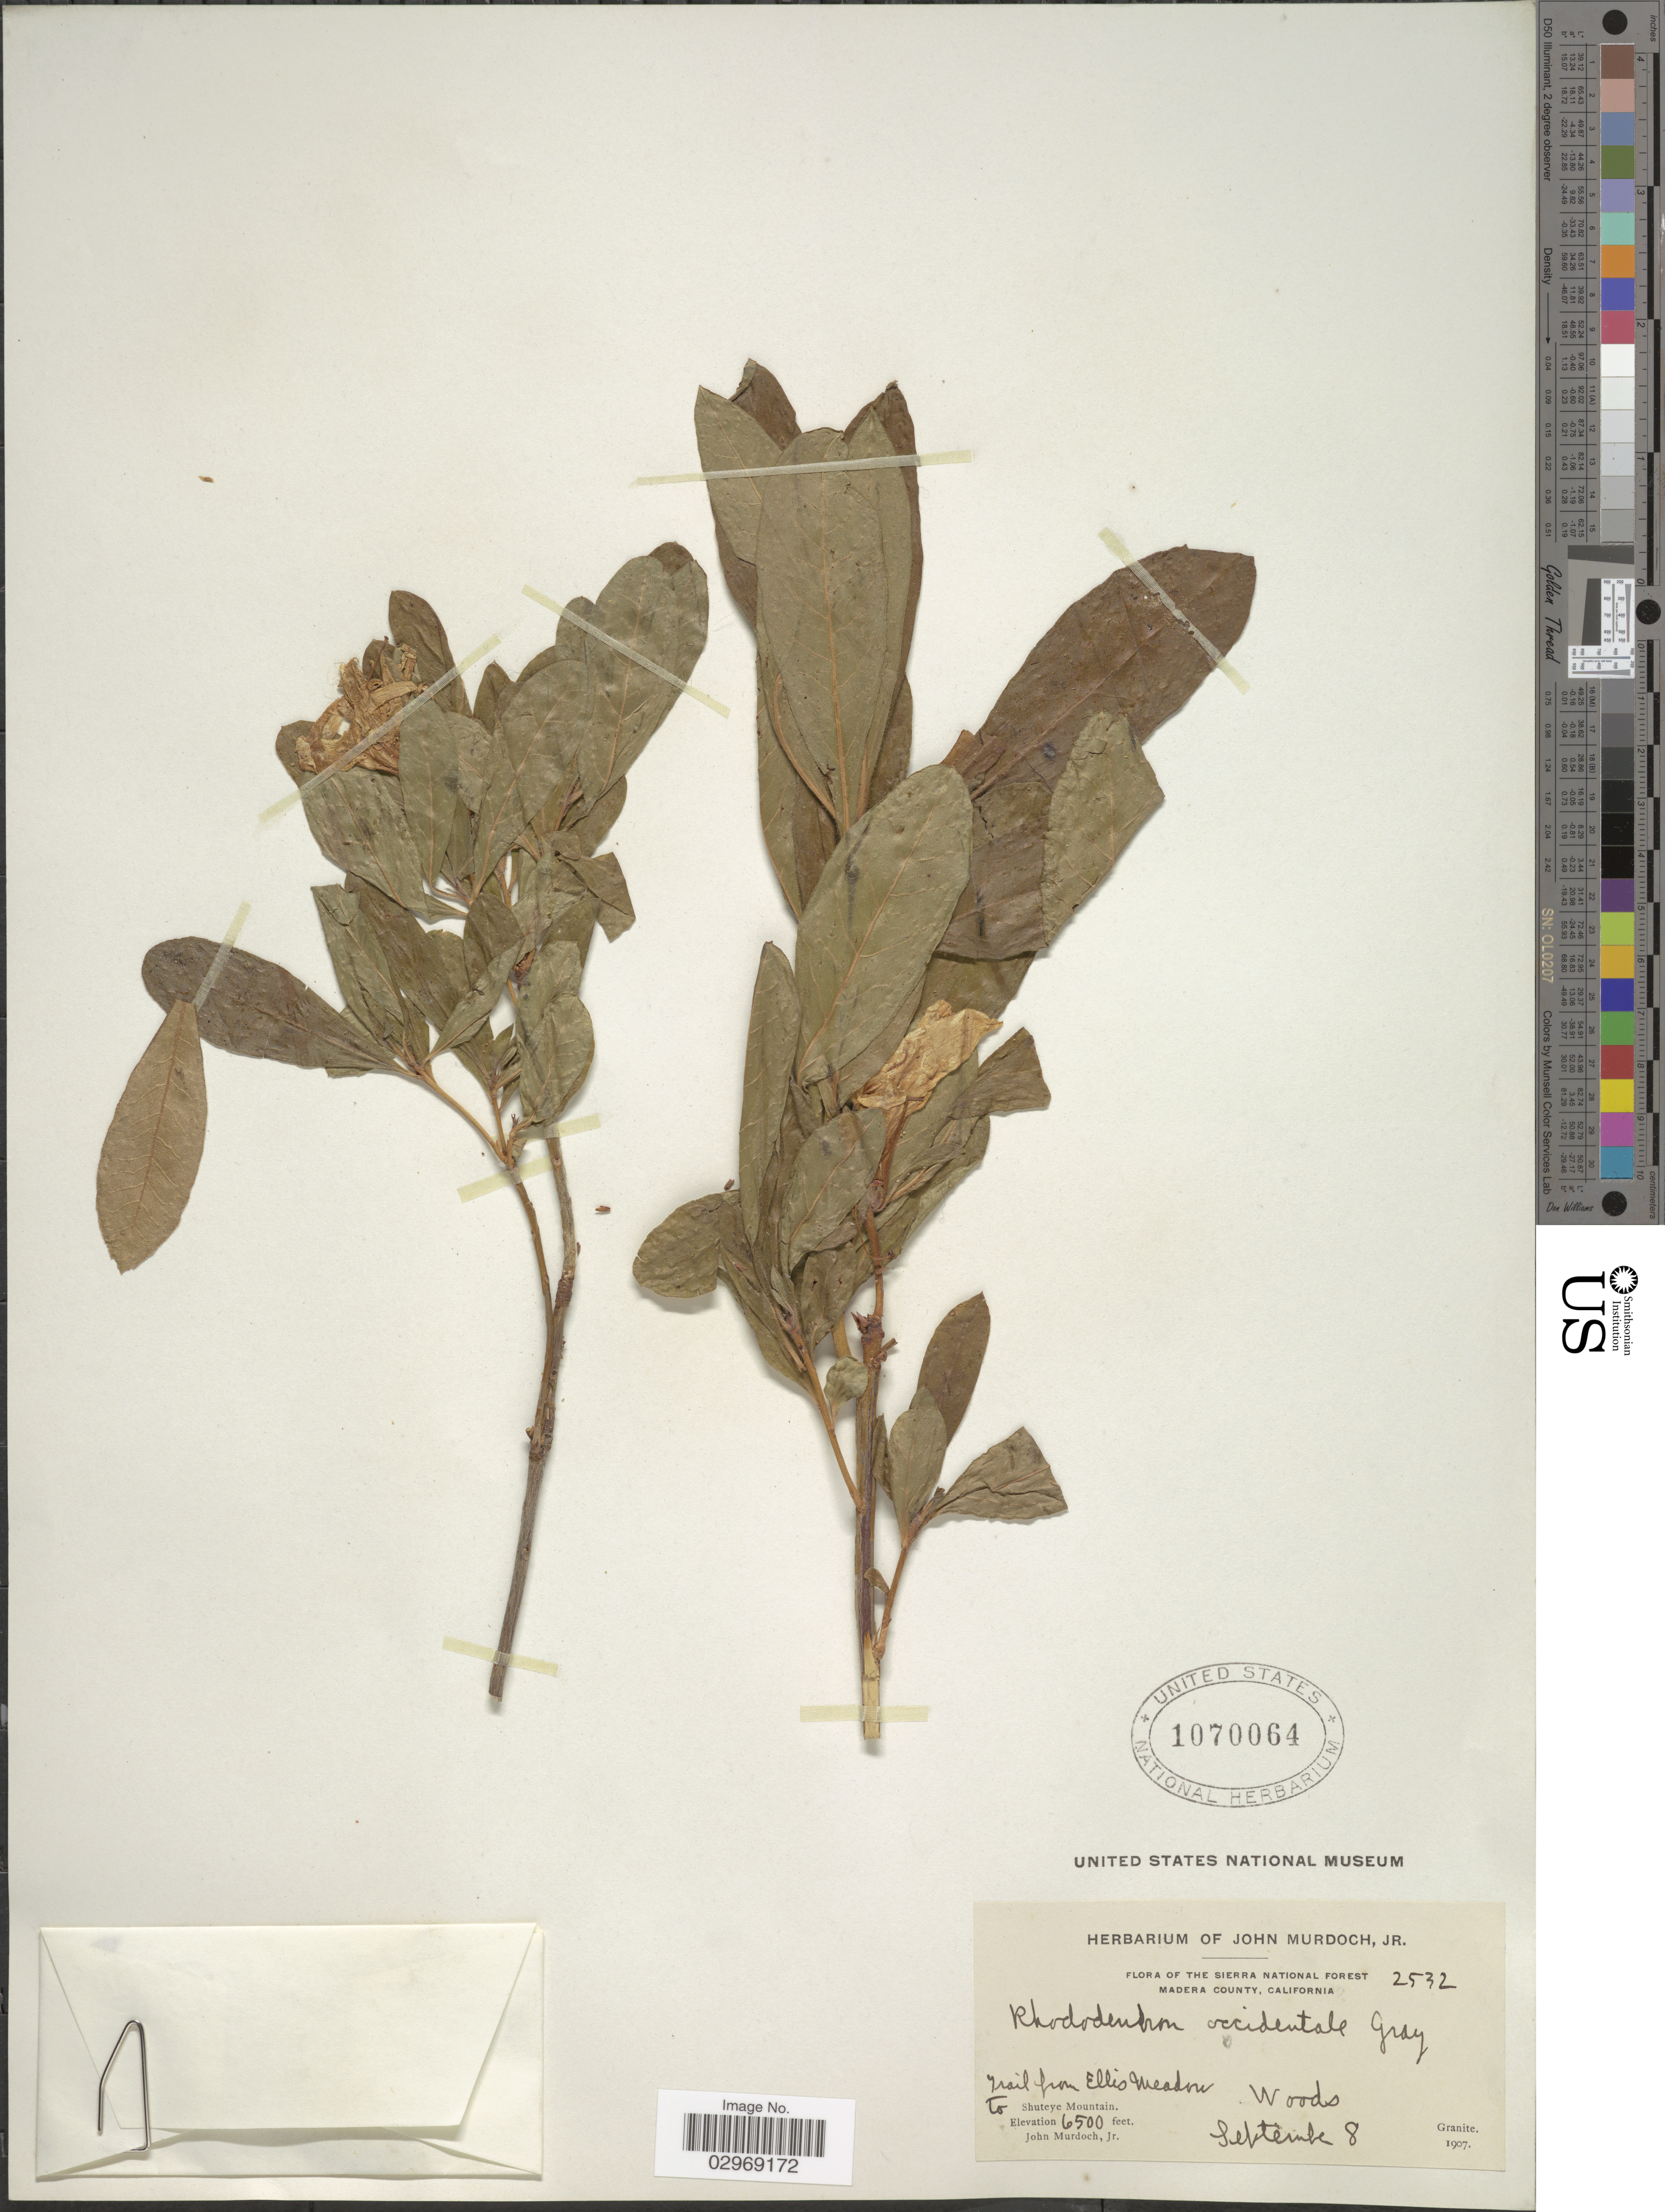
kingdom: Plantae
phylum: Tracheophyta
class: Magnoliopsida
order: Ericales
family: Ericaceae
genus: Rhododendron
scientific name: Rhododendron occidentale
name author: (Torr. & A. Gray) A. Gray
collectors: J. Murdoch Jr.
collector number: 2532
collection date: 1907-09-08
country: United States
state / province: California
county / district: Madera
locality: The Sierra National Forest. Madera County. Trail from Ellis Meadow to Shuteye Mountain. Woods.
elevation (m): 1981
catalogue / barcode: US 1070064